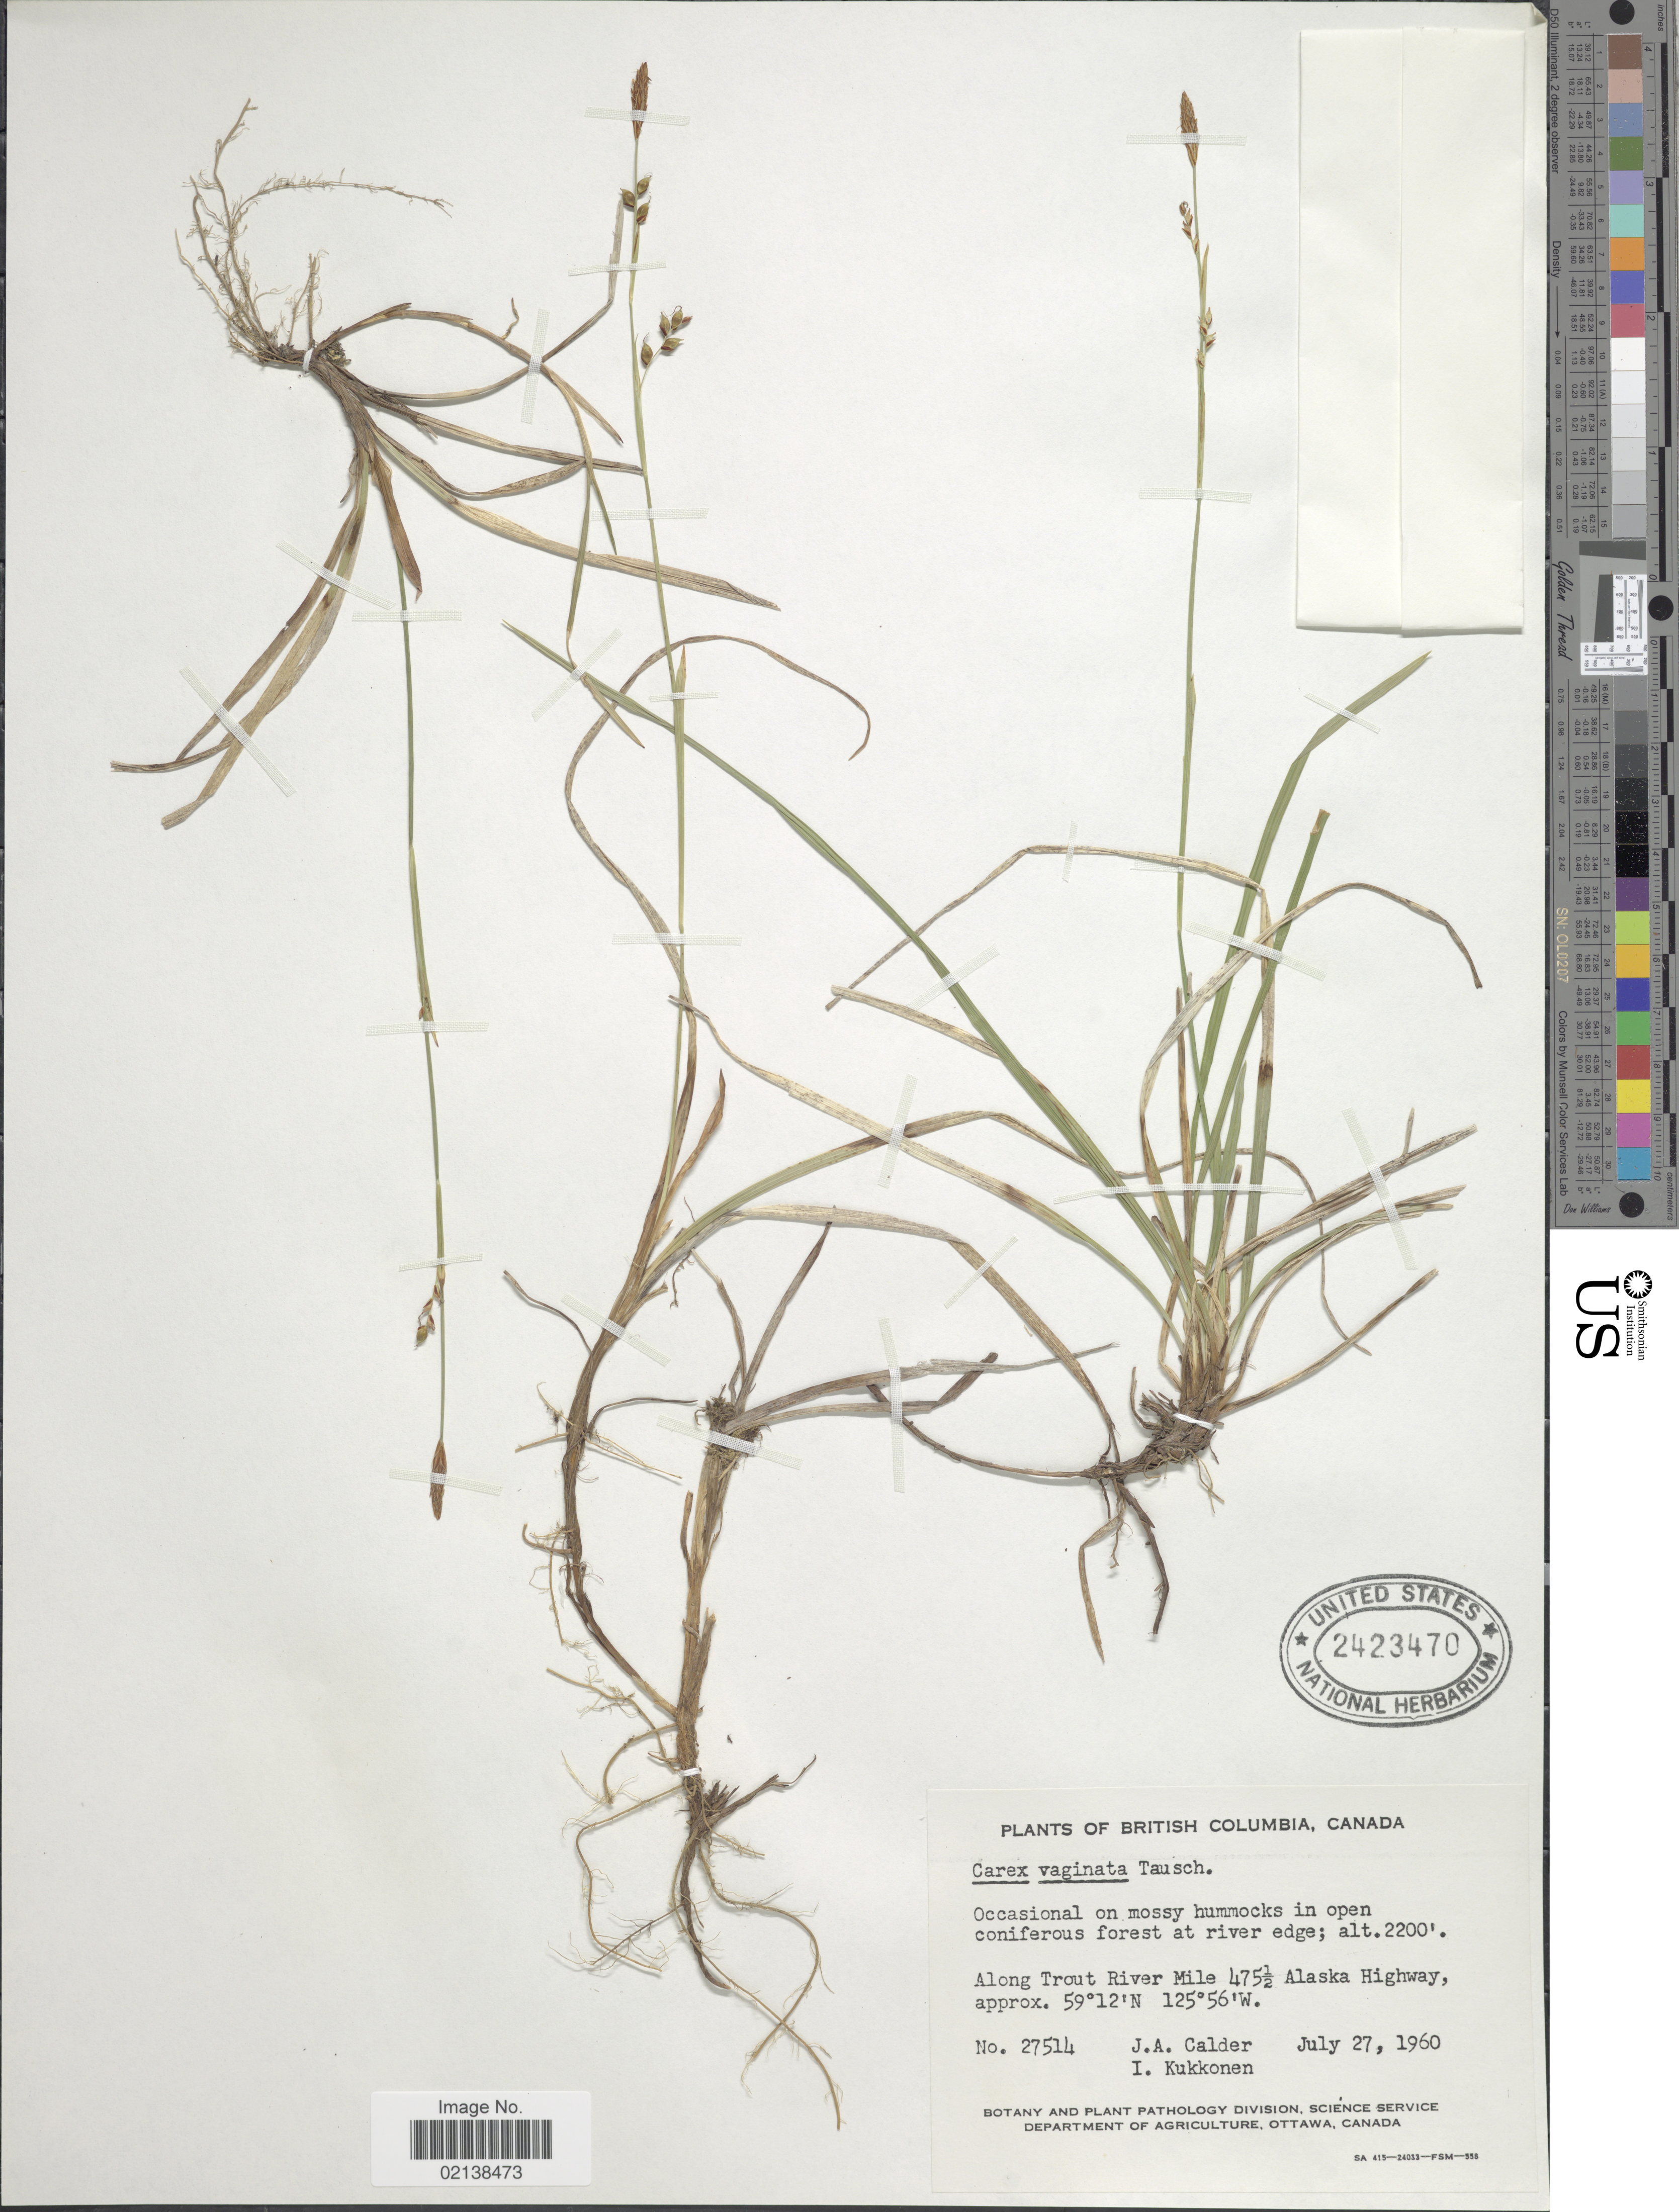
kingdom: Plantae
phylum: Tracheophyta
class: Liliopsida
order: Poales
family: Cyperaceae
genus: Carex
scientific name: Carex vaginata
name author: Tausch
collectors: J. A. Calder & I. Kukkonen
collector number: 27514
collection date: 1960-07-27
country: Canada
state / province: British Columbia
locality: On mossy hummocks in open confiferous forest at river edge, along Trout River Mile 4751/2 Alaska Highway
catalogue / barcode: US 2423470